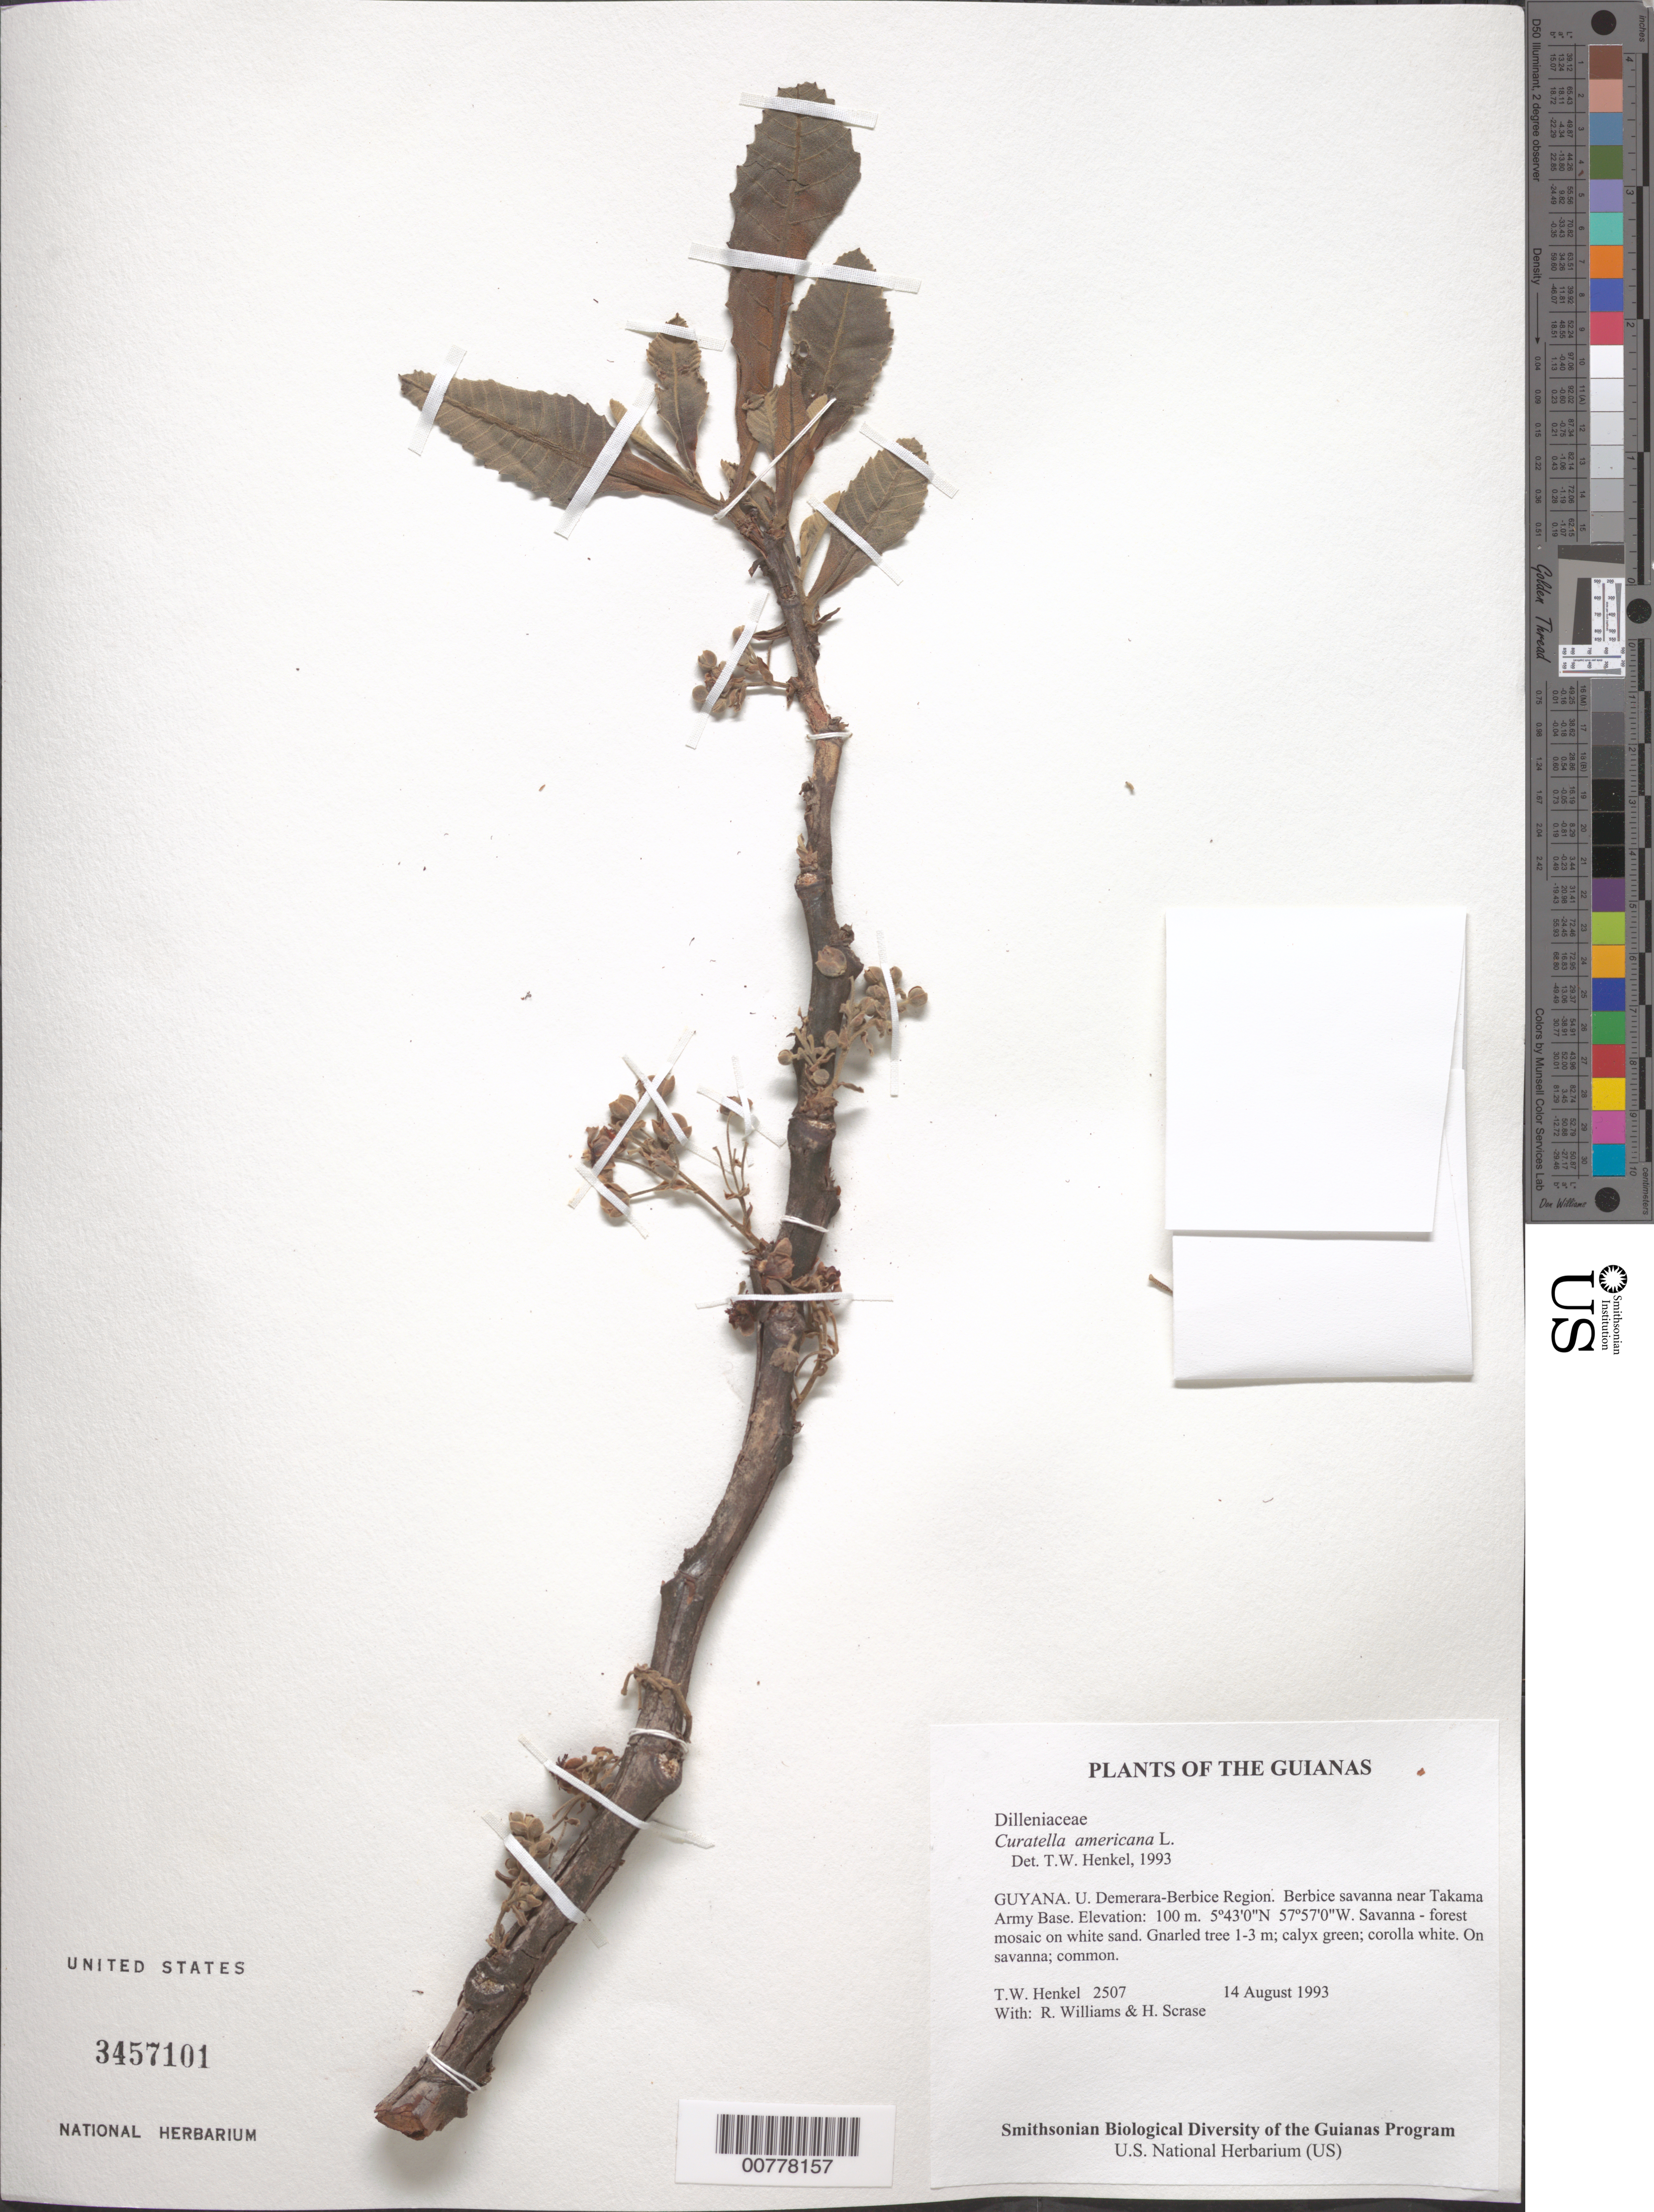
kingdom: Plantae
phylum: Tracheophyta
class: Magnoliopsida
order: Dilleniales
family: Dilleniaceae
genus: Curatella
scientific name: Curatella americana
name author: L.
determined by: Henkel, T. W.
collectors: T. Henkel, R. Williams & H. Scrase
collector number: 2507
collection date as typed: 14 August 1993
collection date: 1993-08-14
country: Guyana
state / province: U. Demerara-Berbice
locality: Berbice savanna near Takama Army Base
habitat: Savanna - forest mosaic on white sand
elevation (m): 100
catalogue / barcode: US 3457101